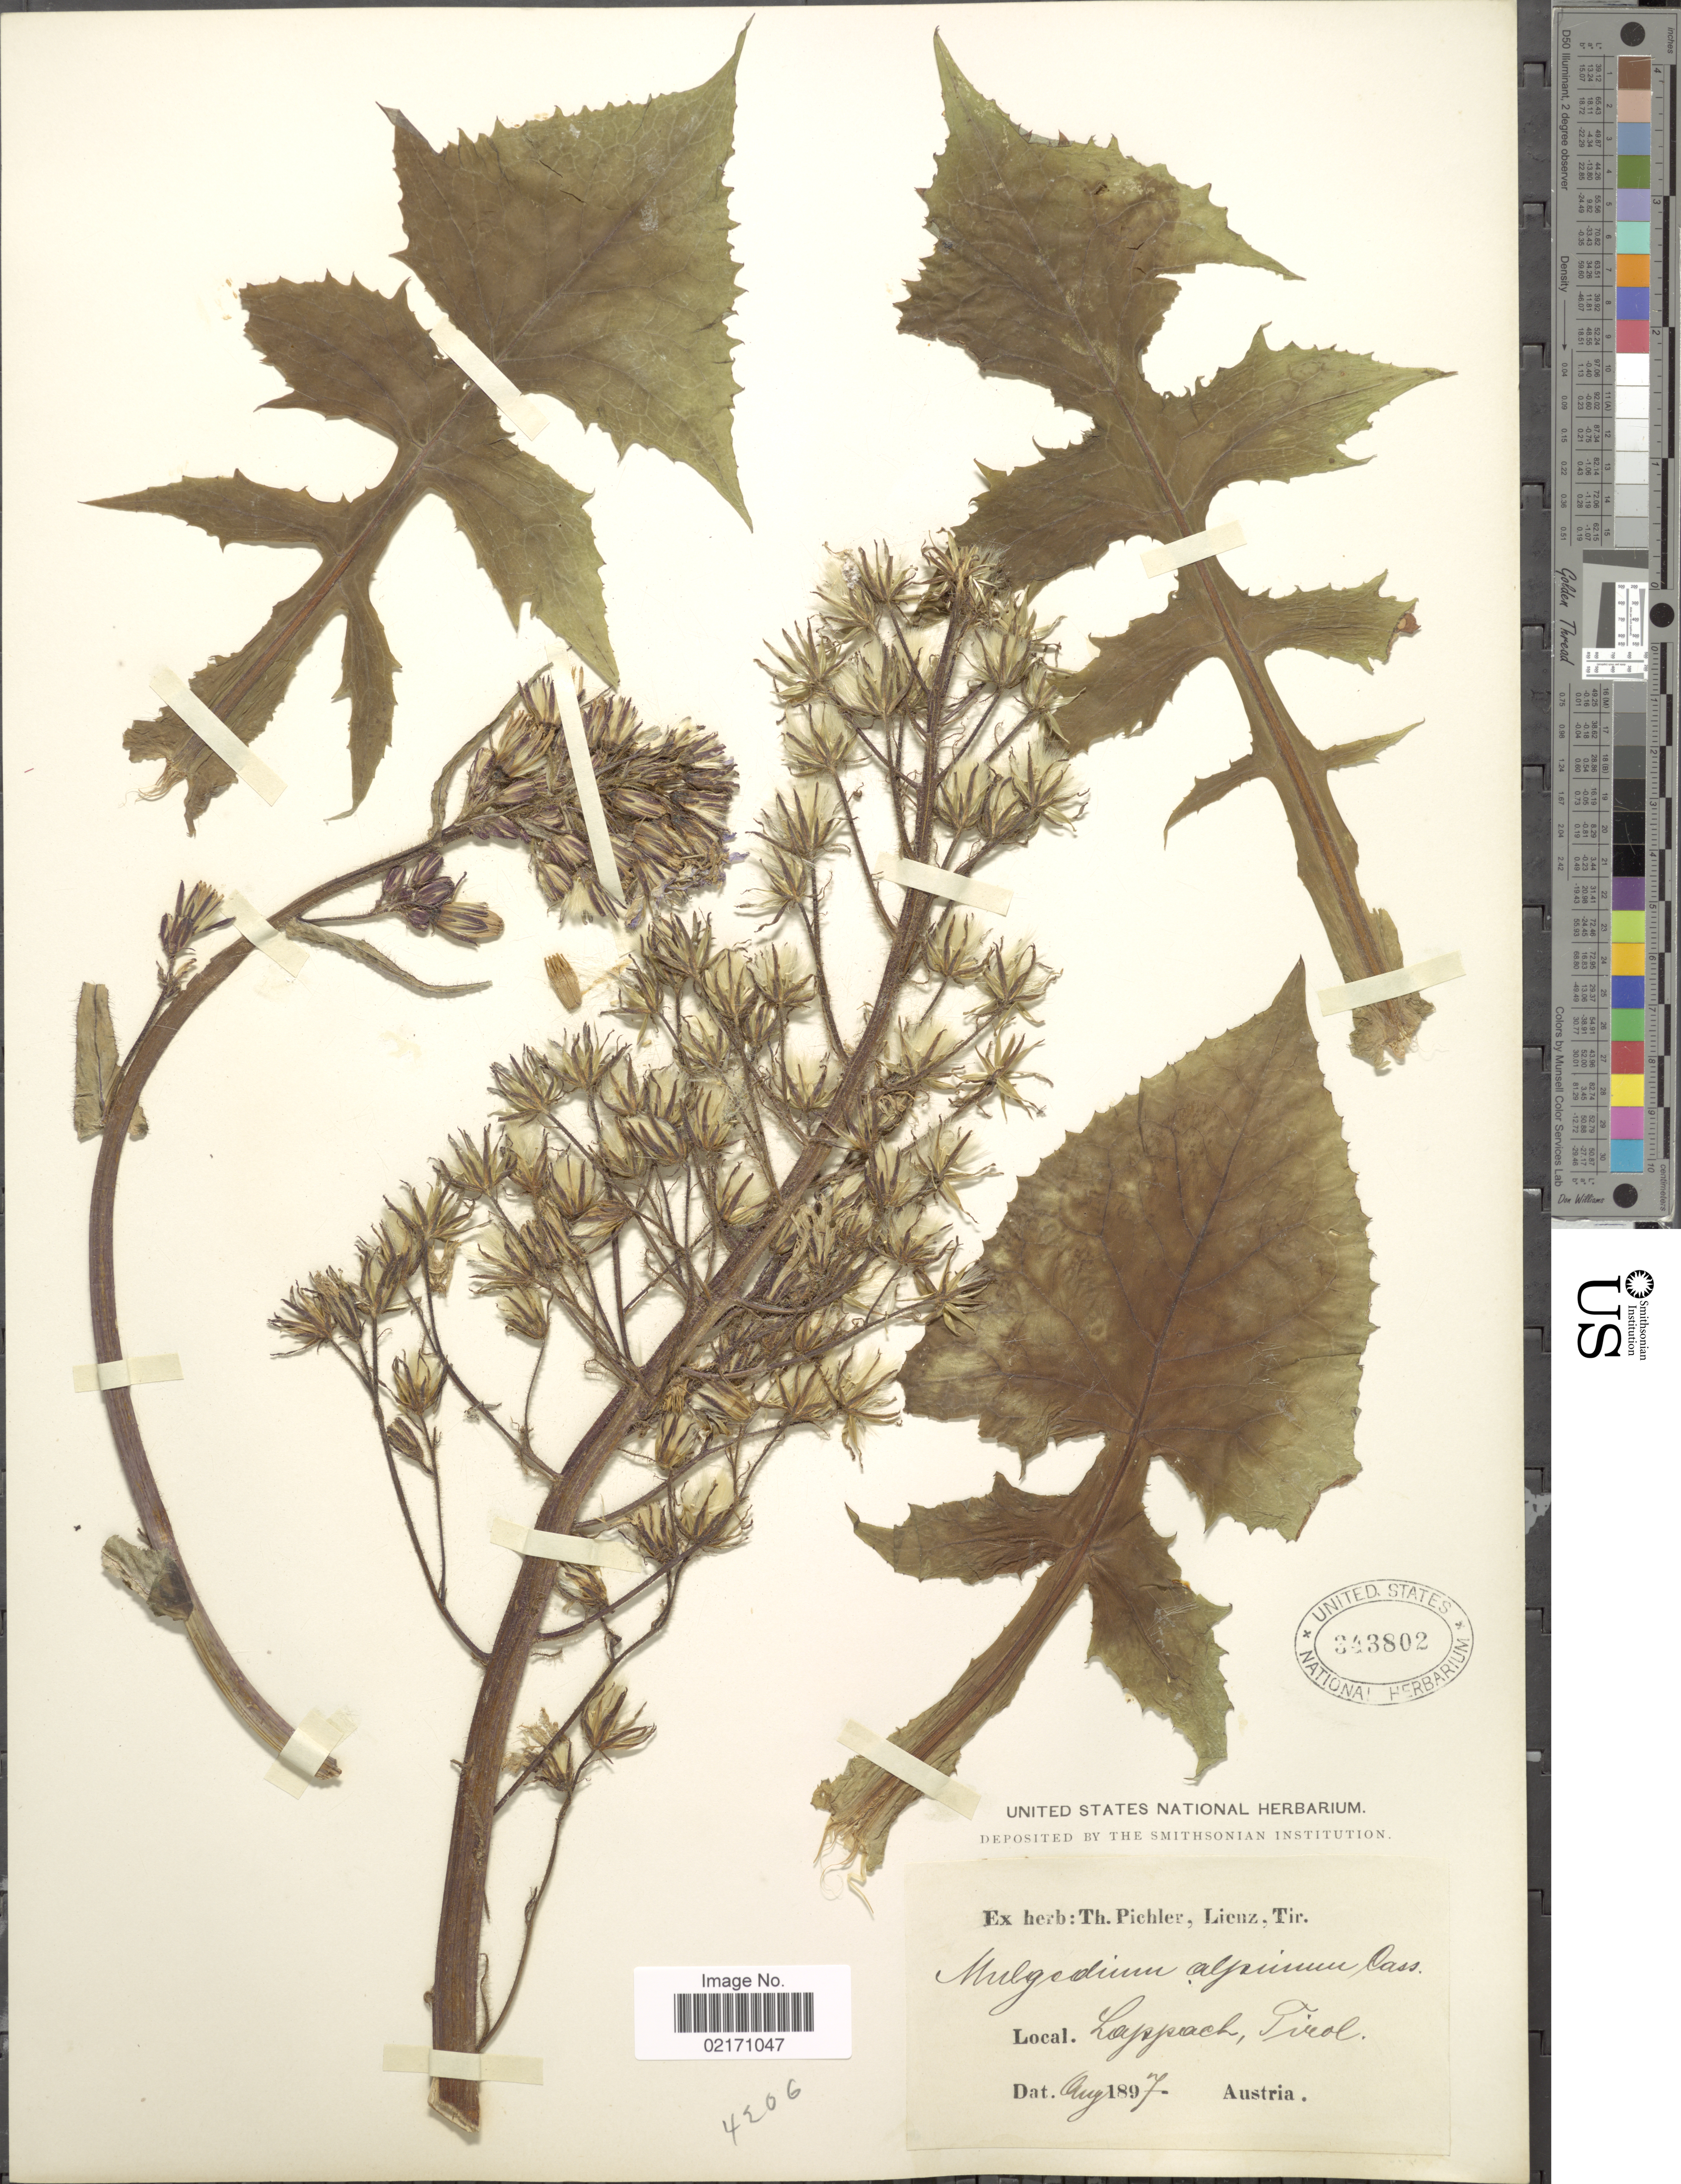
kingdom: Plantae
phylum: Tracheophyta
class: Magnoliopsida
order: Asterales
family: Asteraceae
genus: Lactuca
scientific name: Lactuca alpina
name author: (L.) A. Gray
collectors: ex herb. T. Pichler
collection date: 1897-08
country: Austria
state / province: Tirol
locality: Lappach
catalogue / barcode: US 343802